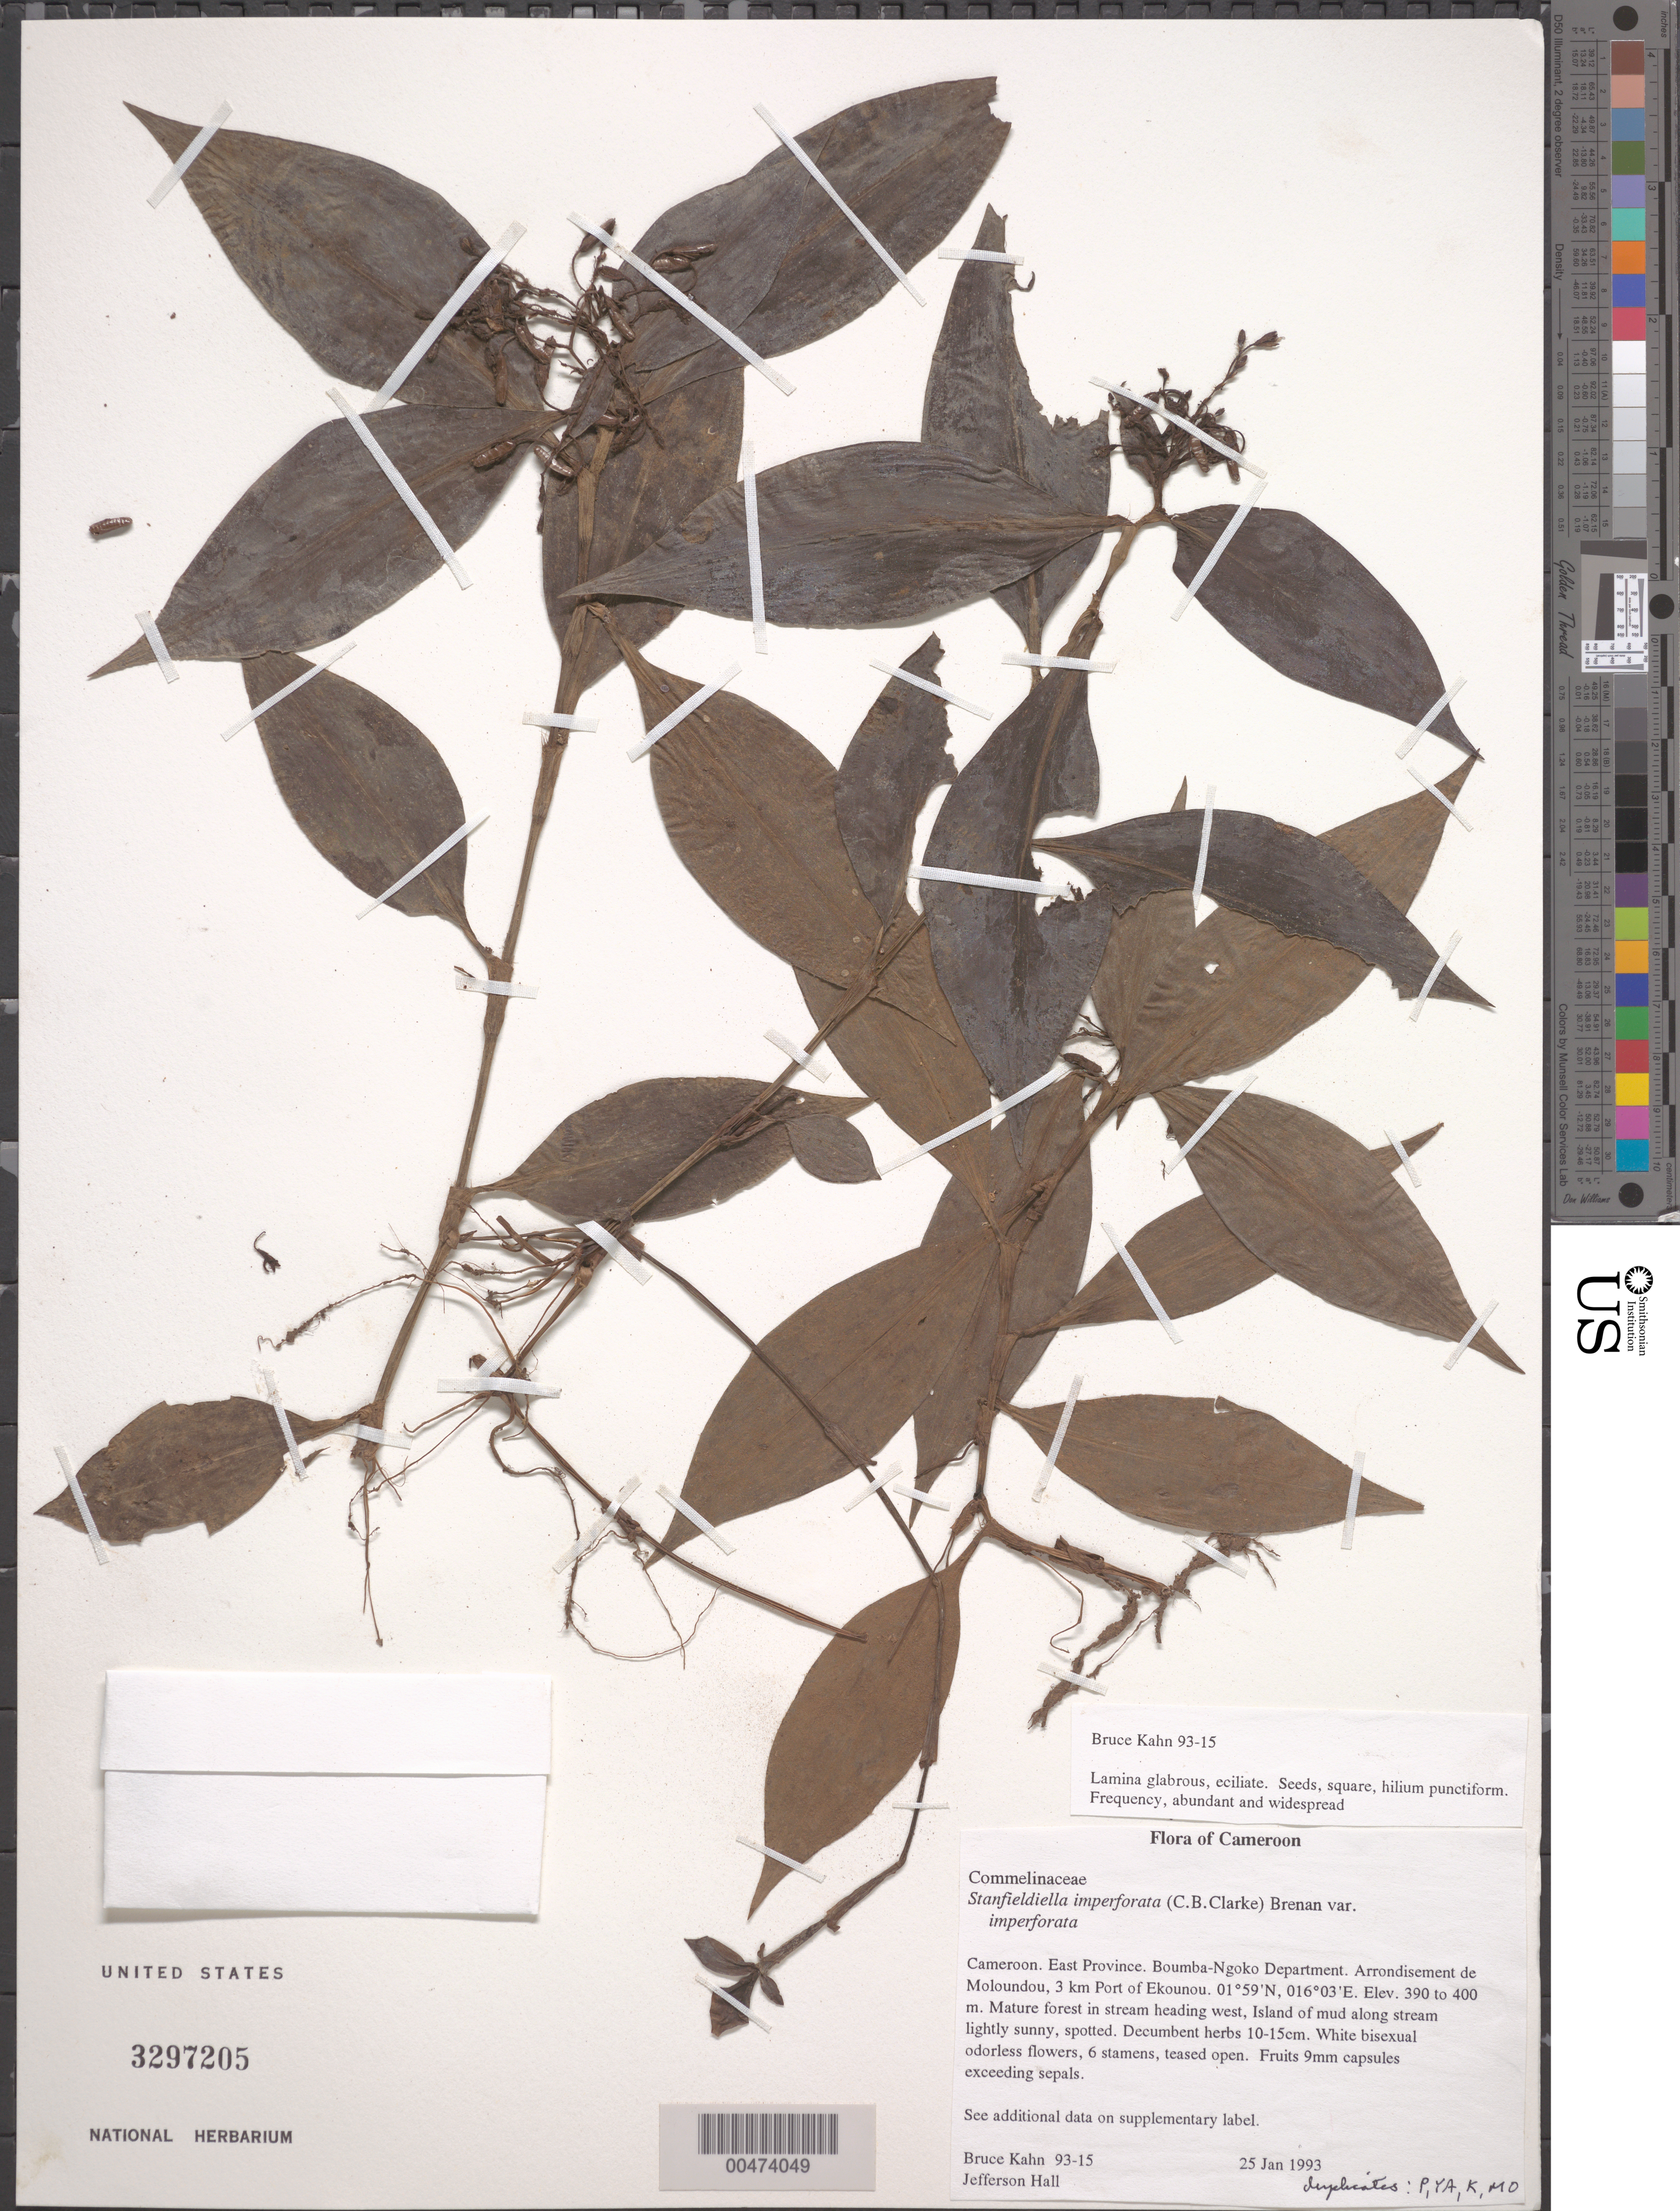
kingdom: Plantae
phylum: Tracheophyta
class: Liliopsida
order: Commelinales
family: Commelinaceae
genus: Stanfieldiella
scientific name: Stanfieldiella imperforata var. imperforata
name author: (C.B. Clarke) Brenan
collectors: B. Kahn & J. Hall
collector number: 93-15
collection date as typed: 25 Jan 1993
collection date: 1993-01-25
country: Cameroon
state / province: Est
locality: Boumba-ngoko, moloundou arrondissement, lipondji, ekounou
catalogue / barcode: US 3297205